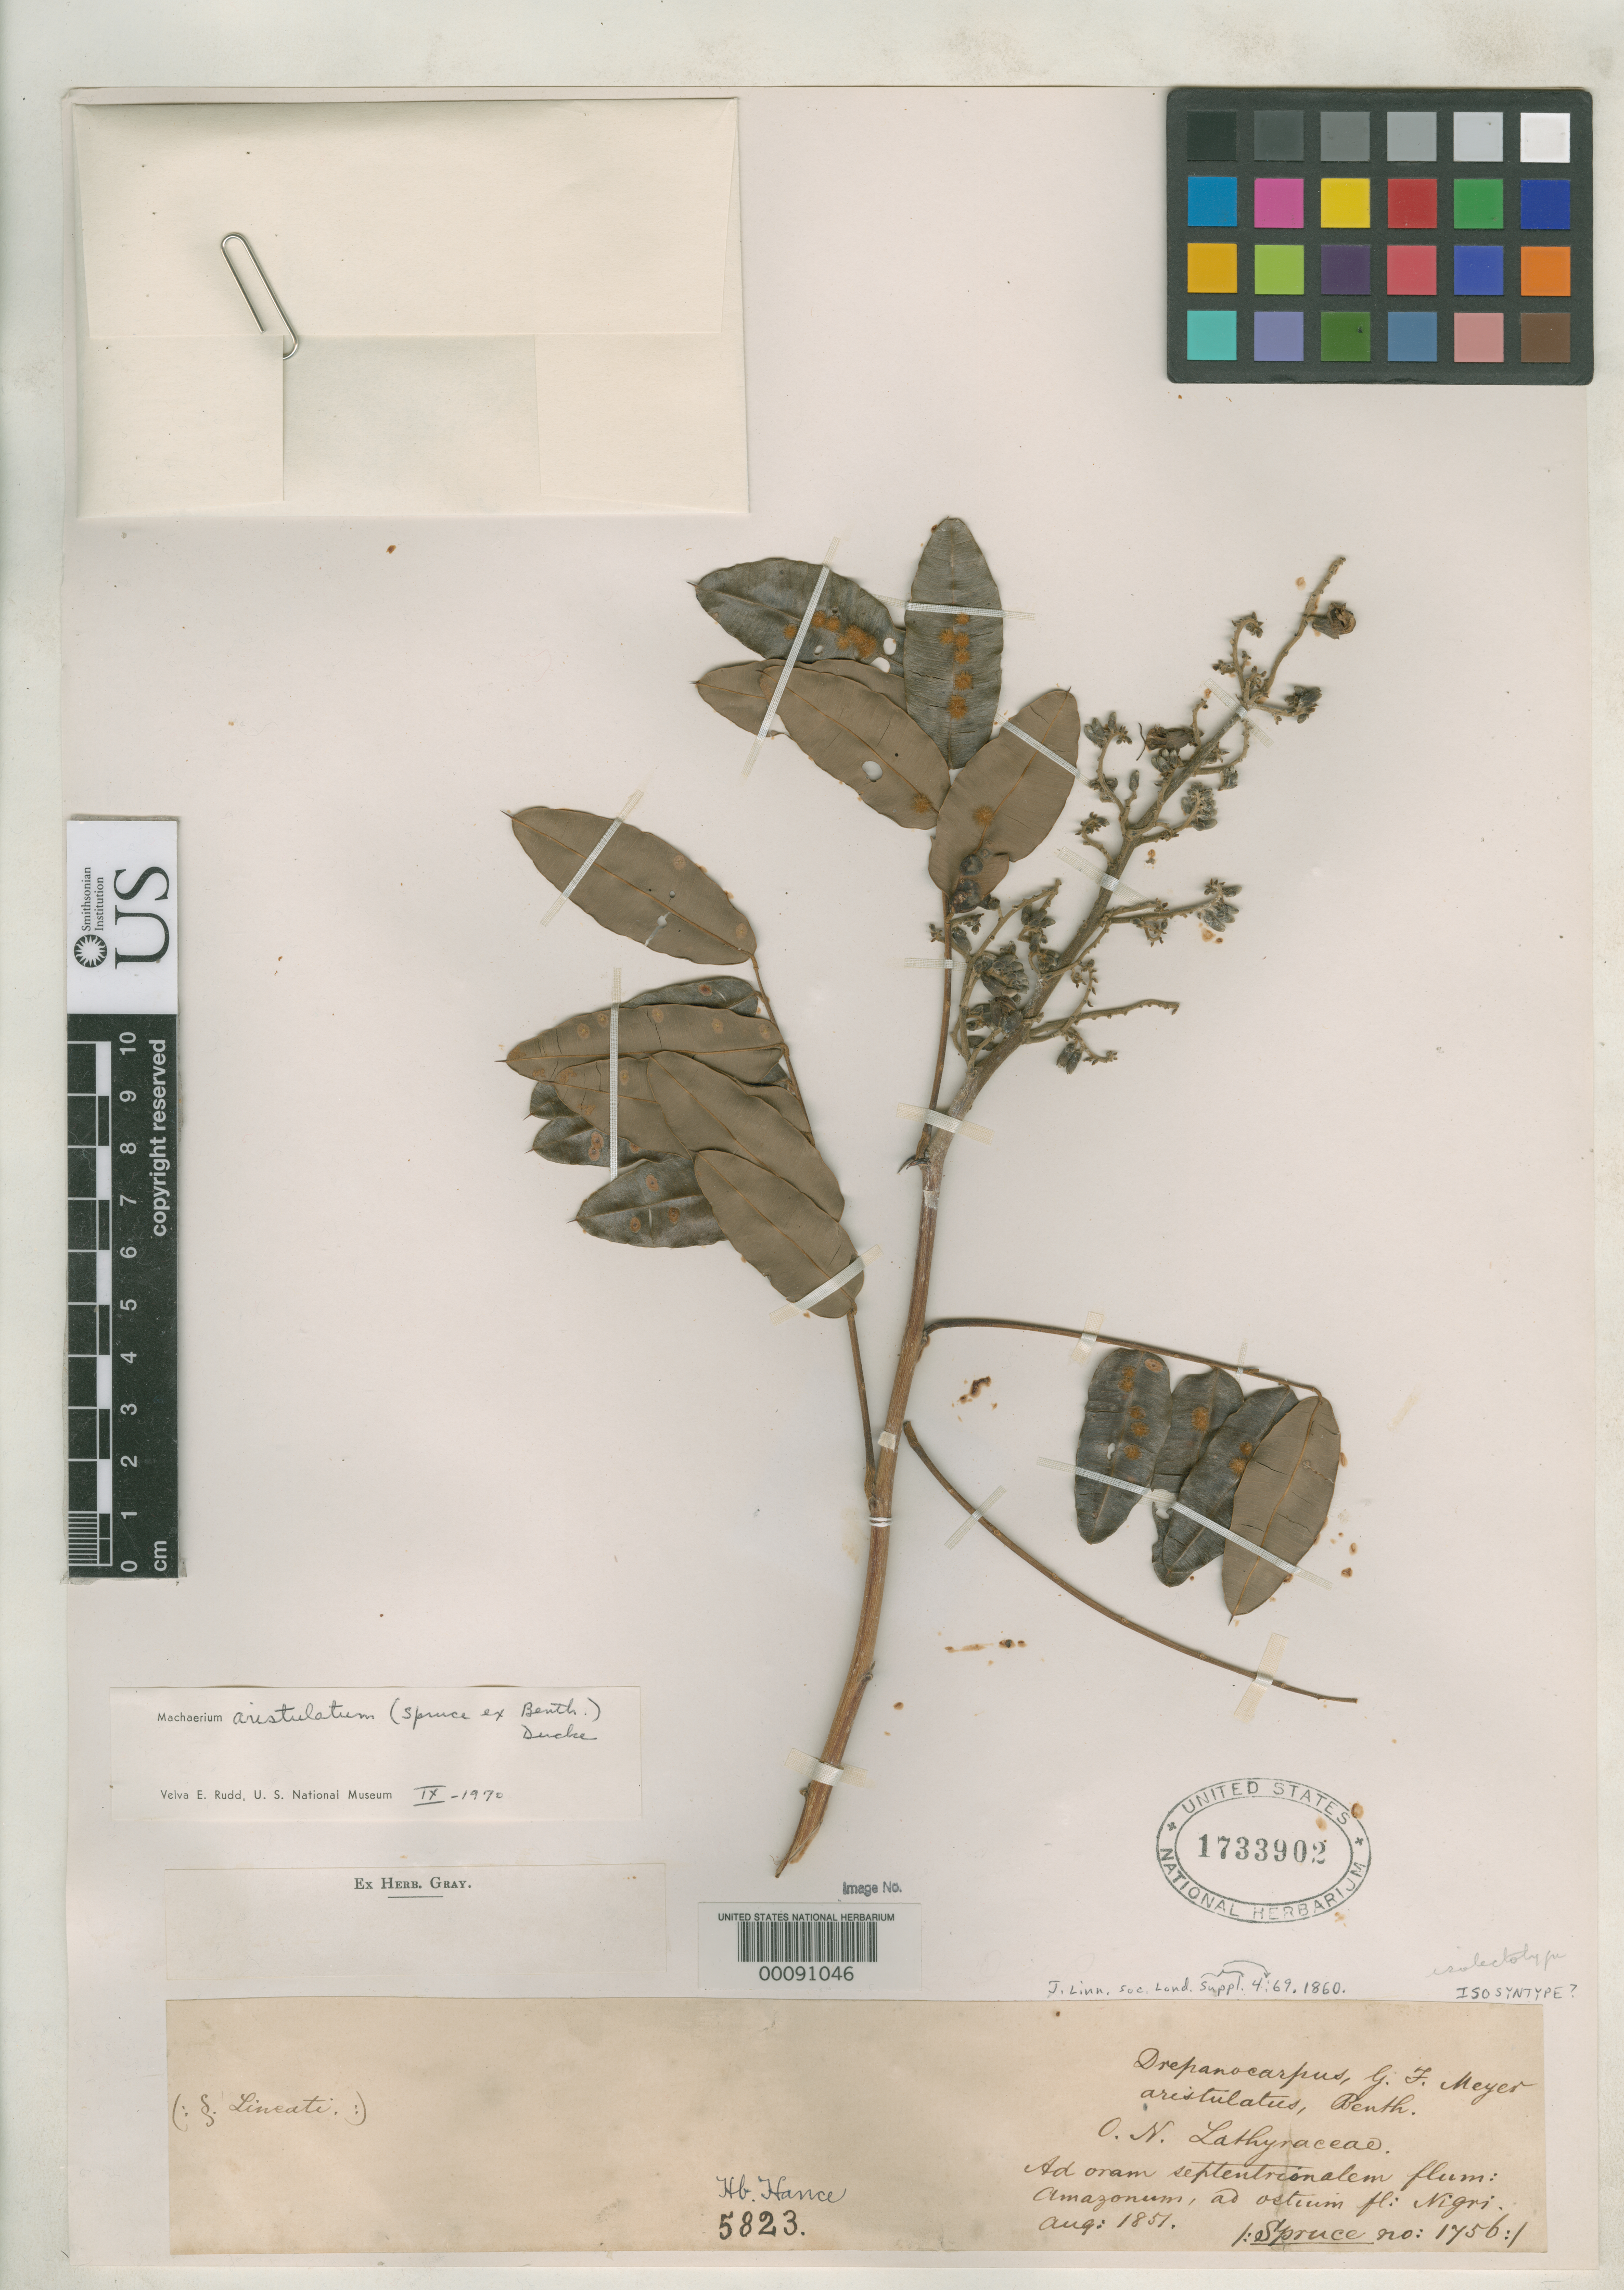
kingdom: Plantae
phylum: Tracheophyta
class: Magnoliopsida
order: Fabales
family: Fabaceae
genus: Drepanocarpus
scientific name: Drepanocarpus aristulatus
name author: Spruce ex Benth.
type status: Possible Isosyntype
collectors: R. Spruce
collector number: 1756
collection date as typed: Aug 1851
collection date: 1851-08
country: Brazil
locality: Amazonum.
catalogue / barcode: US 1733902